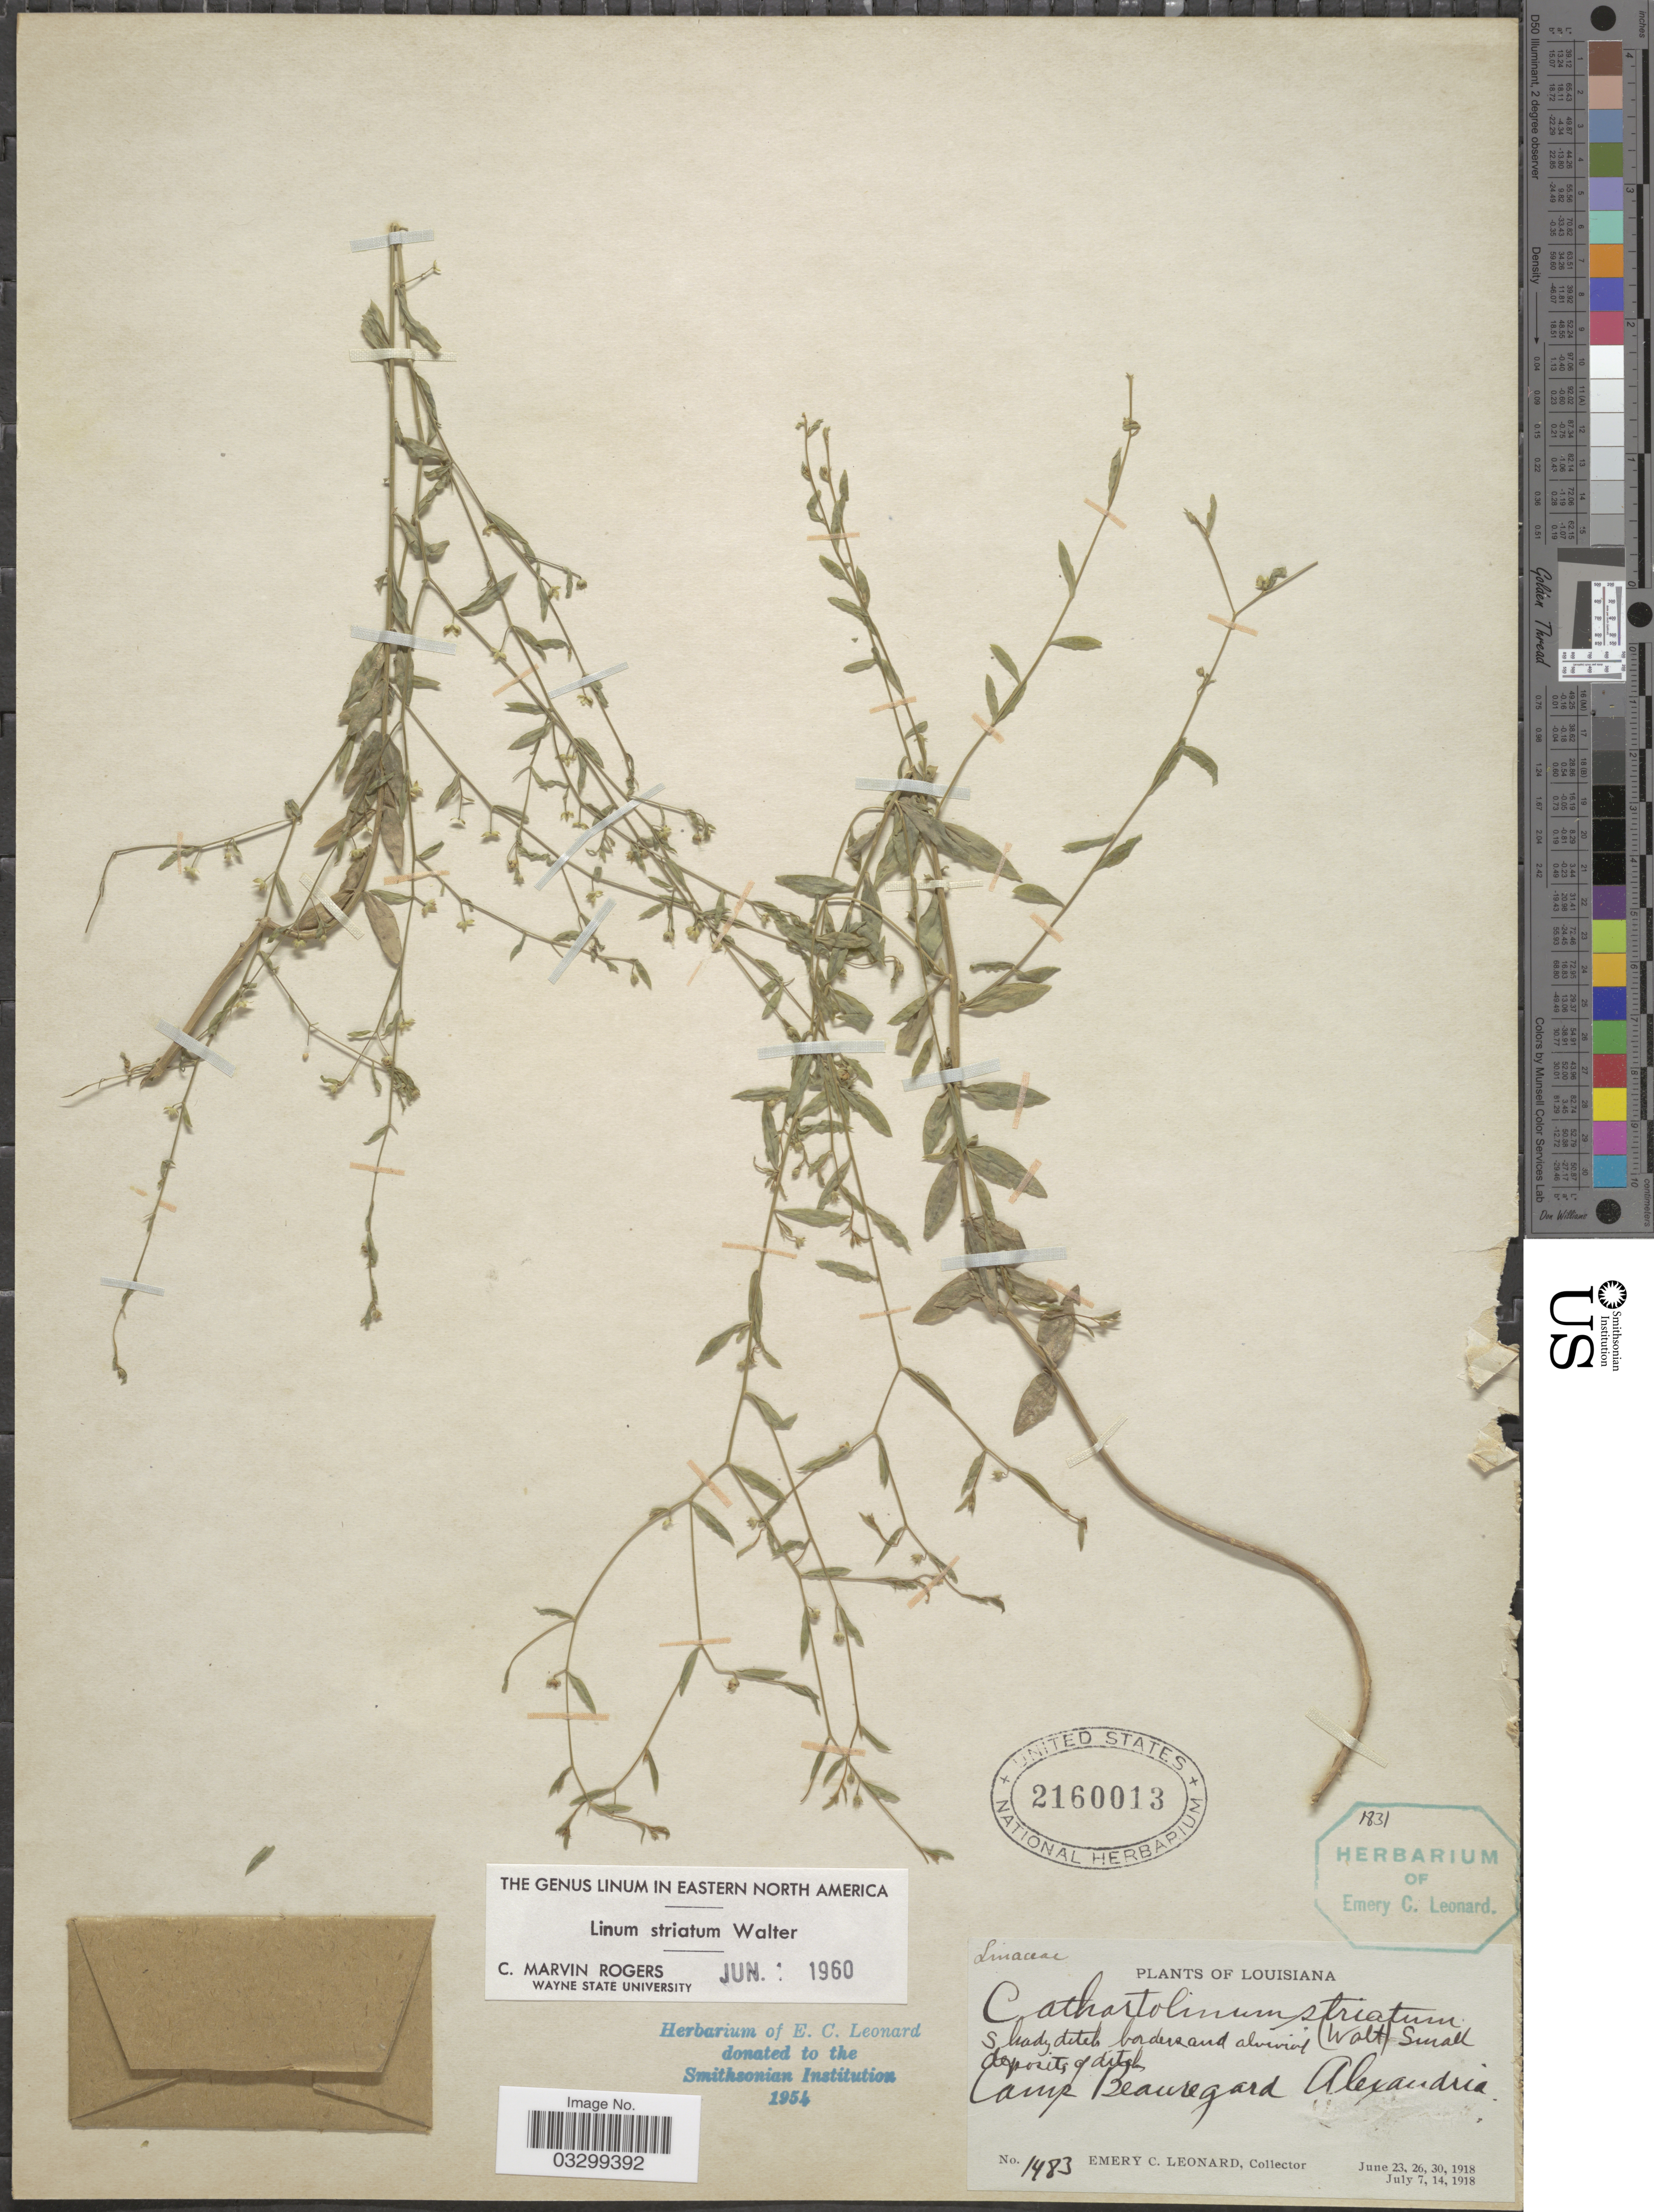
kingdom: Plantae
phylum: Tracheophyta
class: Magnoliopsida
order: Malpighiales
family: Linaceae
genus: Linum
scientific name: Linum striatum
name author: Walter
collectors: E. C. Leonard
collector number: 14983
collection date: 1918-06-26/1918-07-14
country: United States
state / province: Louisiana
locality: Camp Beauregard Alexandria.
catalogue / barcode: US 2160013